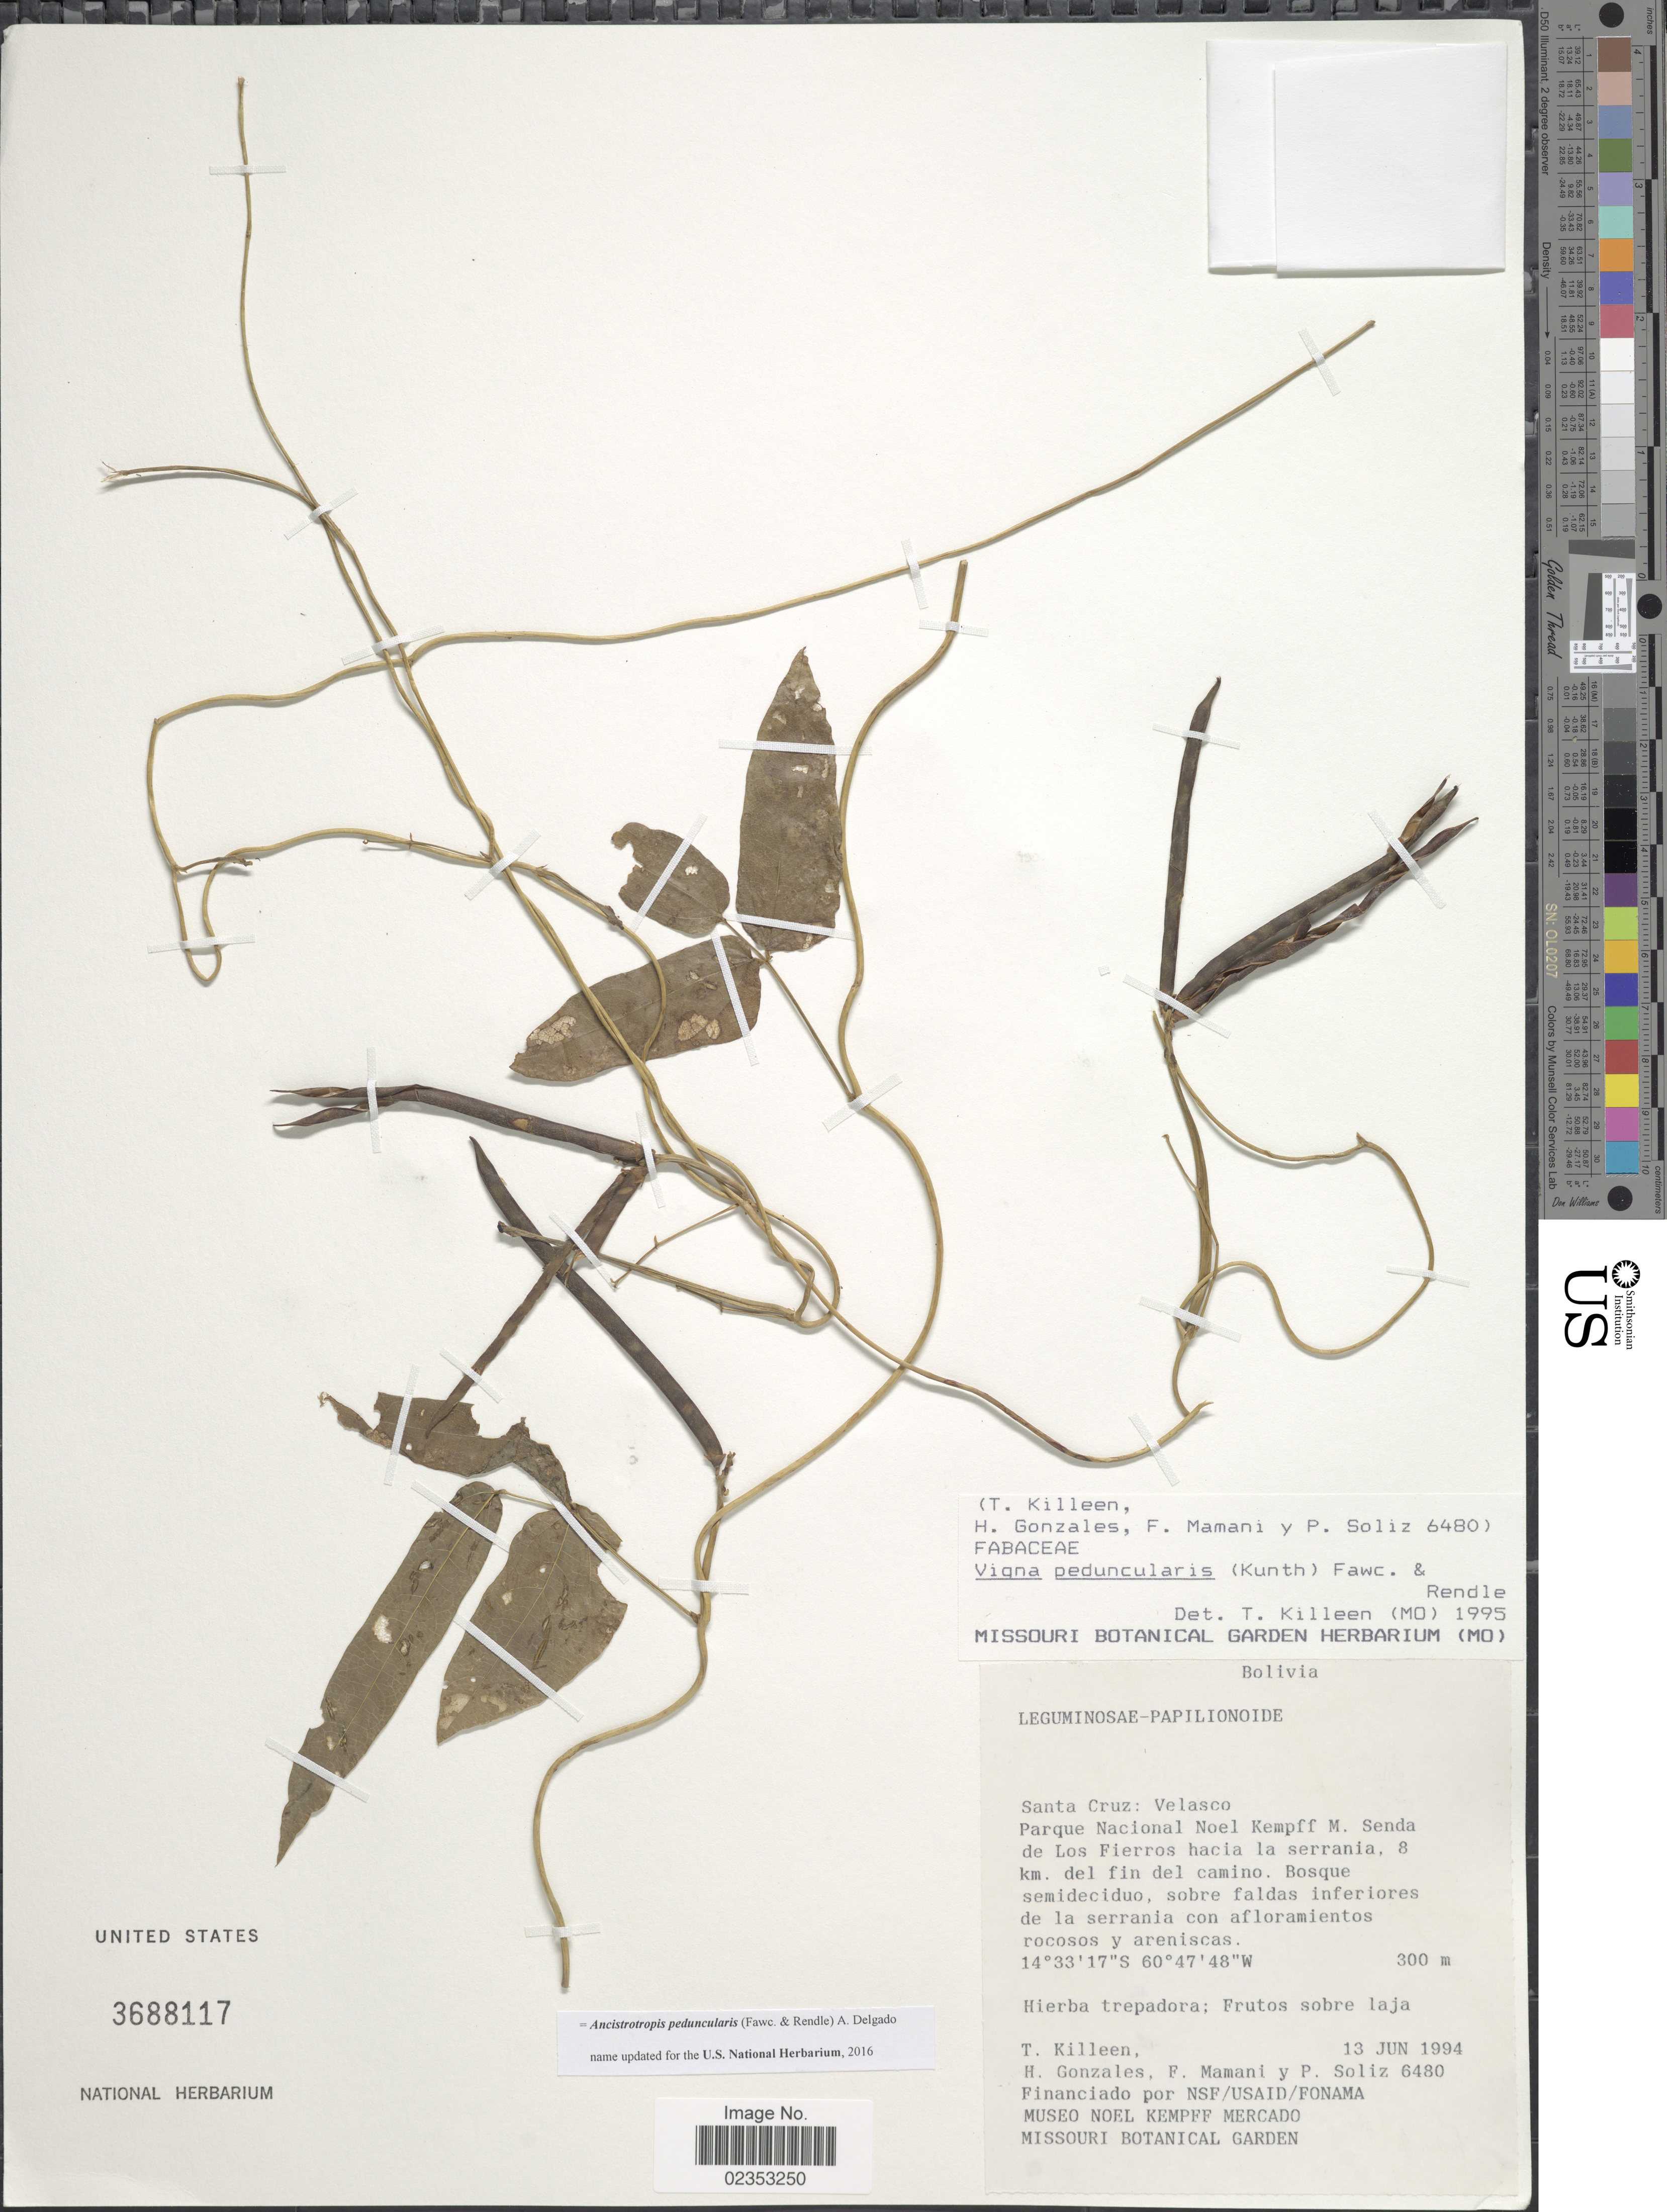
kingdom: Plantae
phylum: Tracheophyta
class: Magnoliopsida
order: Fabales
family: Fabaceae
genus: Ancistrotropis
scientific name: Ancistrotropis peduncularis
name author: (Fawc. & Rendle) A. Delgado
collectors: T. J. Killeen, H. Gonzales, F. Mamani & P. Soliz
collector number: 6480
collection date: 1994-06-13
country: Bolivia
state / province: Santa Cruz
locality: Velasco. Parque Nacional Noel Kempf M. Senda de Los Fierros hacia la serrania, 8 km. del fin del camino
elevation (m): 300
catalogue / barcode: US 3688117